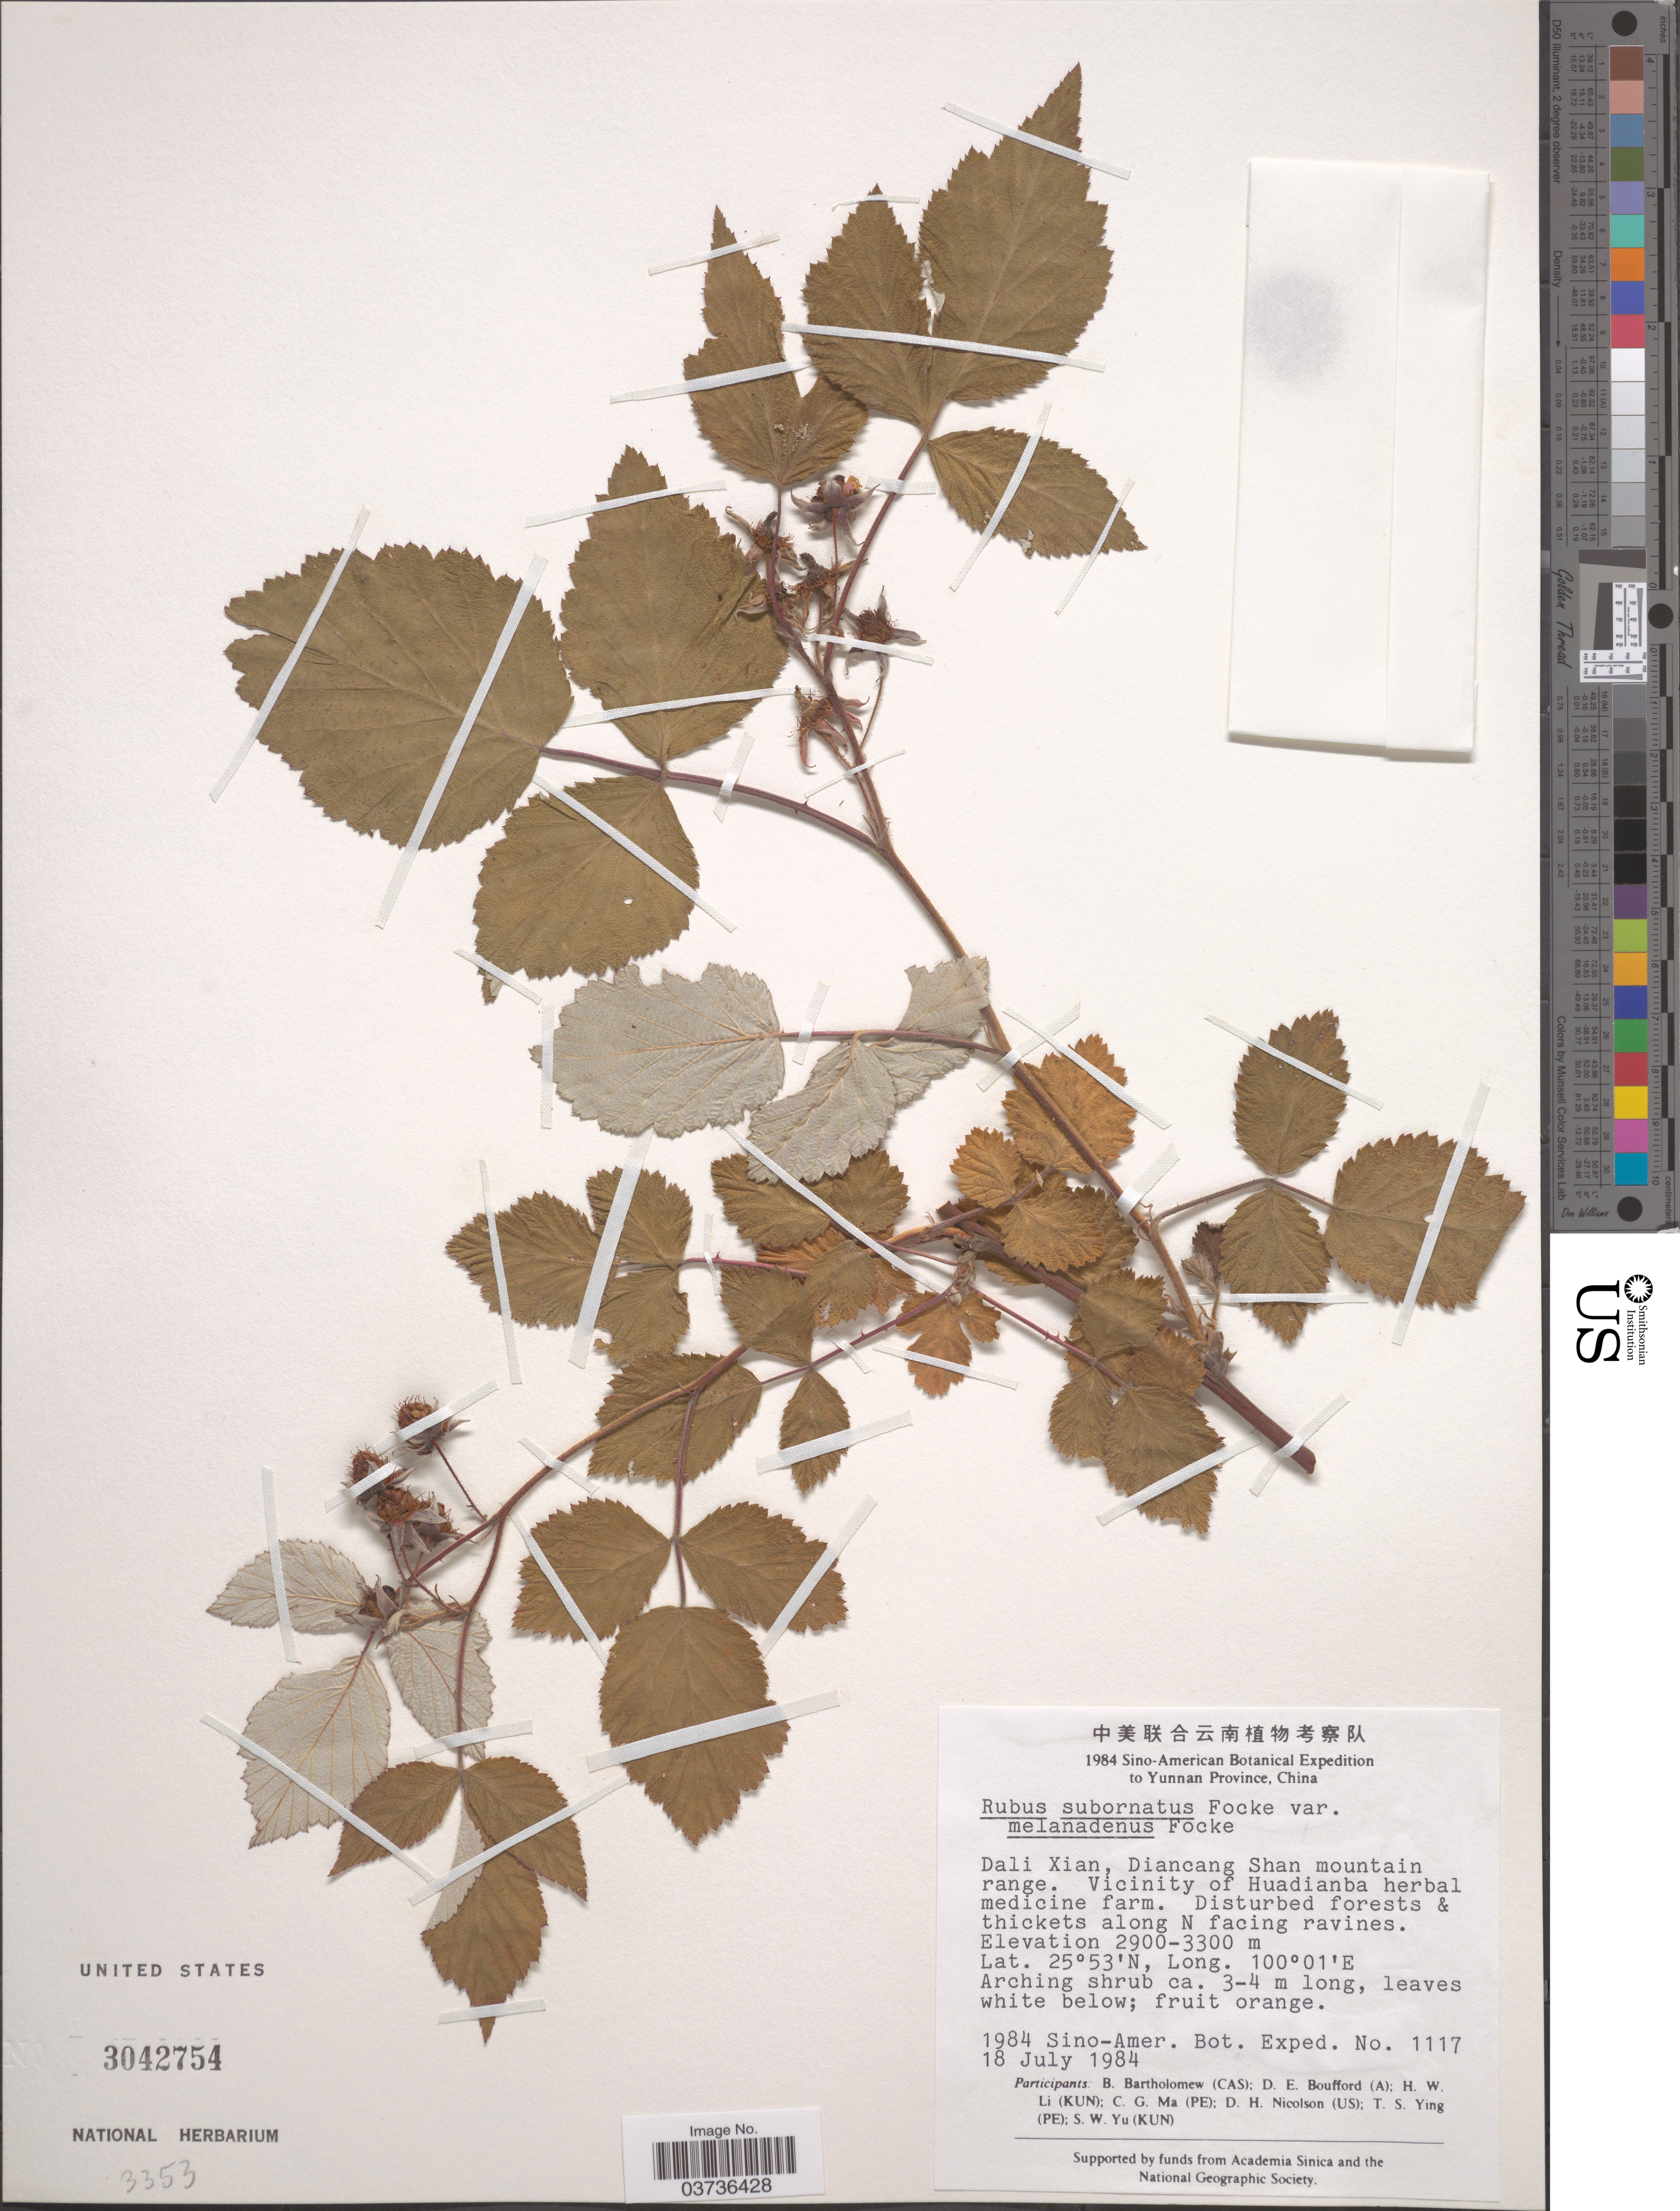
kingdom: Plantae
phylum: Tracheophyta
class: Magnoliopsida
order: Rosales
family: Rosaceae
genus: Rubus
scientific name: Rubus subornatus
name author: Focke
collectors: Sino-Amer. Bot. Exped. 1984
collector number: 1117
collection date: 1984-07-18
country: China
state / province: Yunnan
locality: Dali Xian, Diancang Shan mountain range. Vicinity of Huadianba herbal medicine farm. Thickets along N facing ravines.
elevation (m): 2900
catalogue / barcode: US 3042754